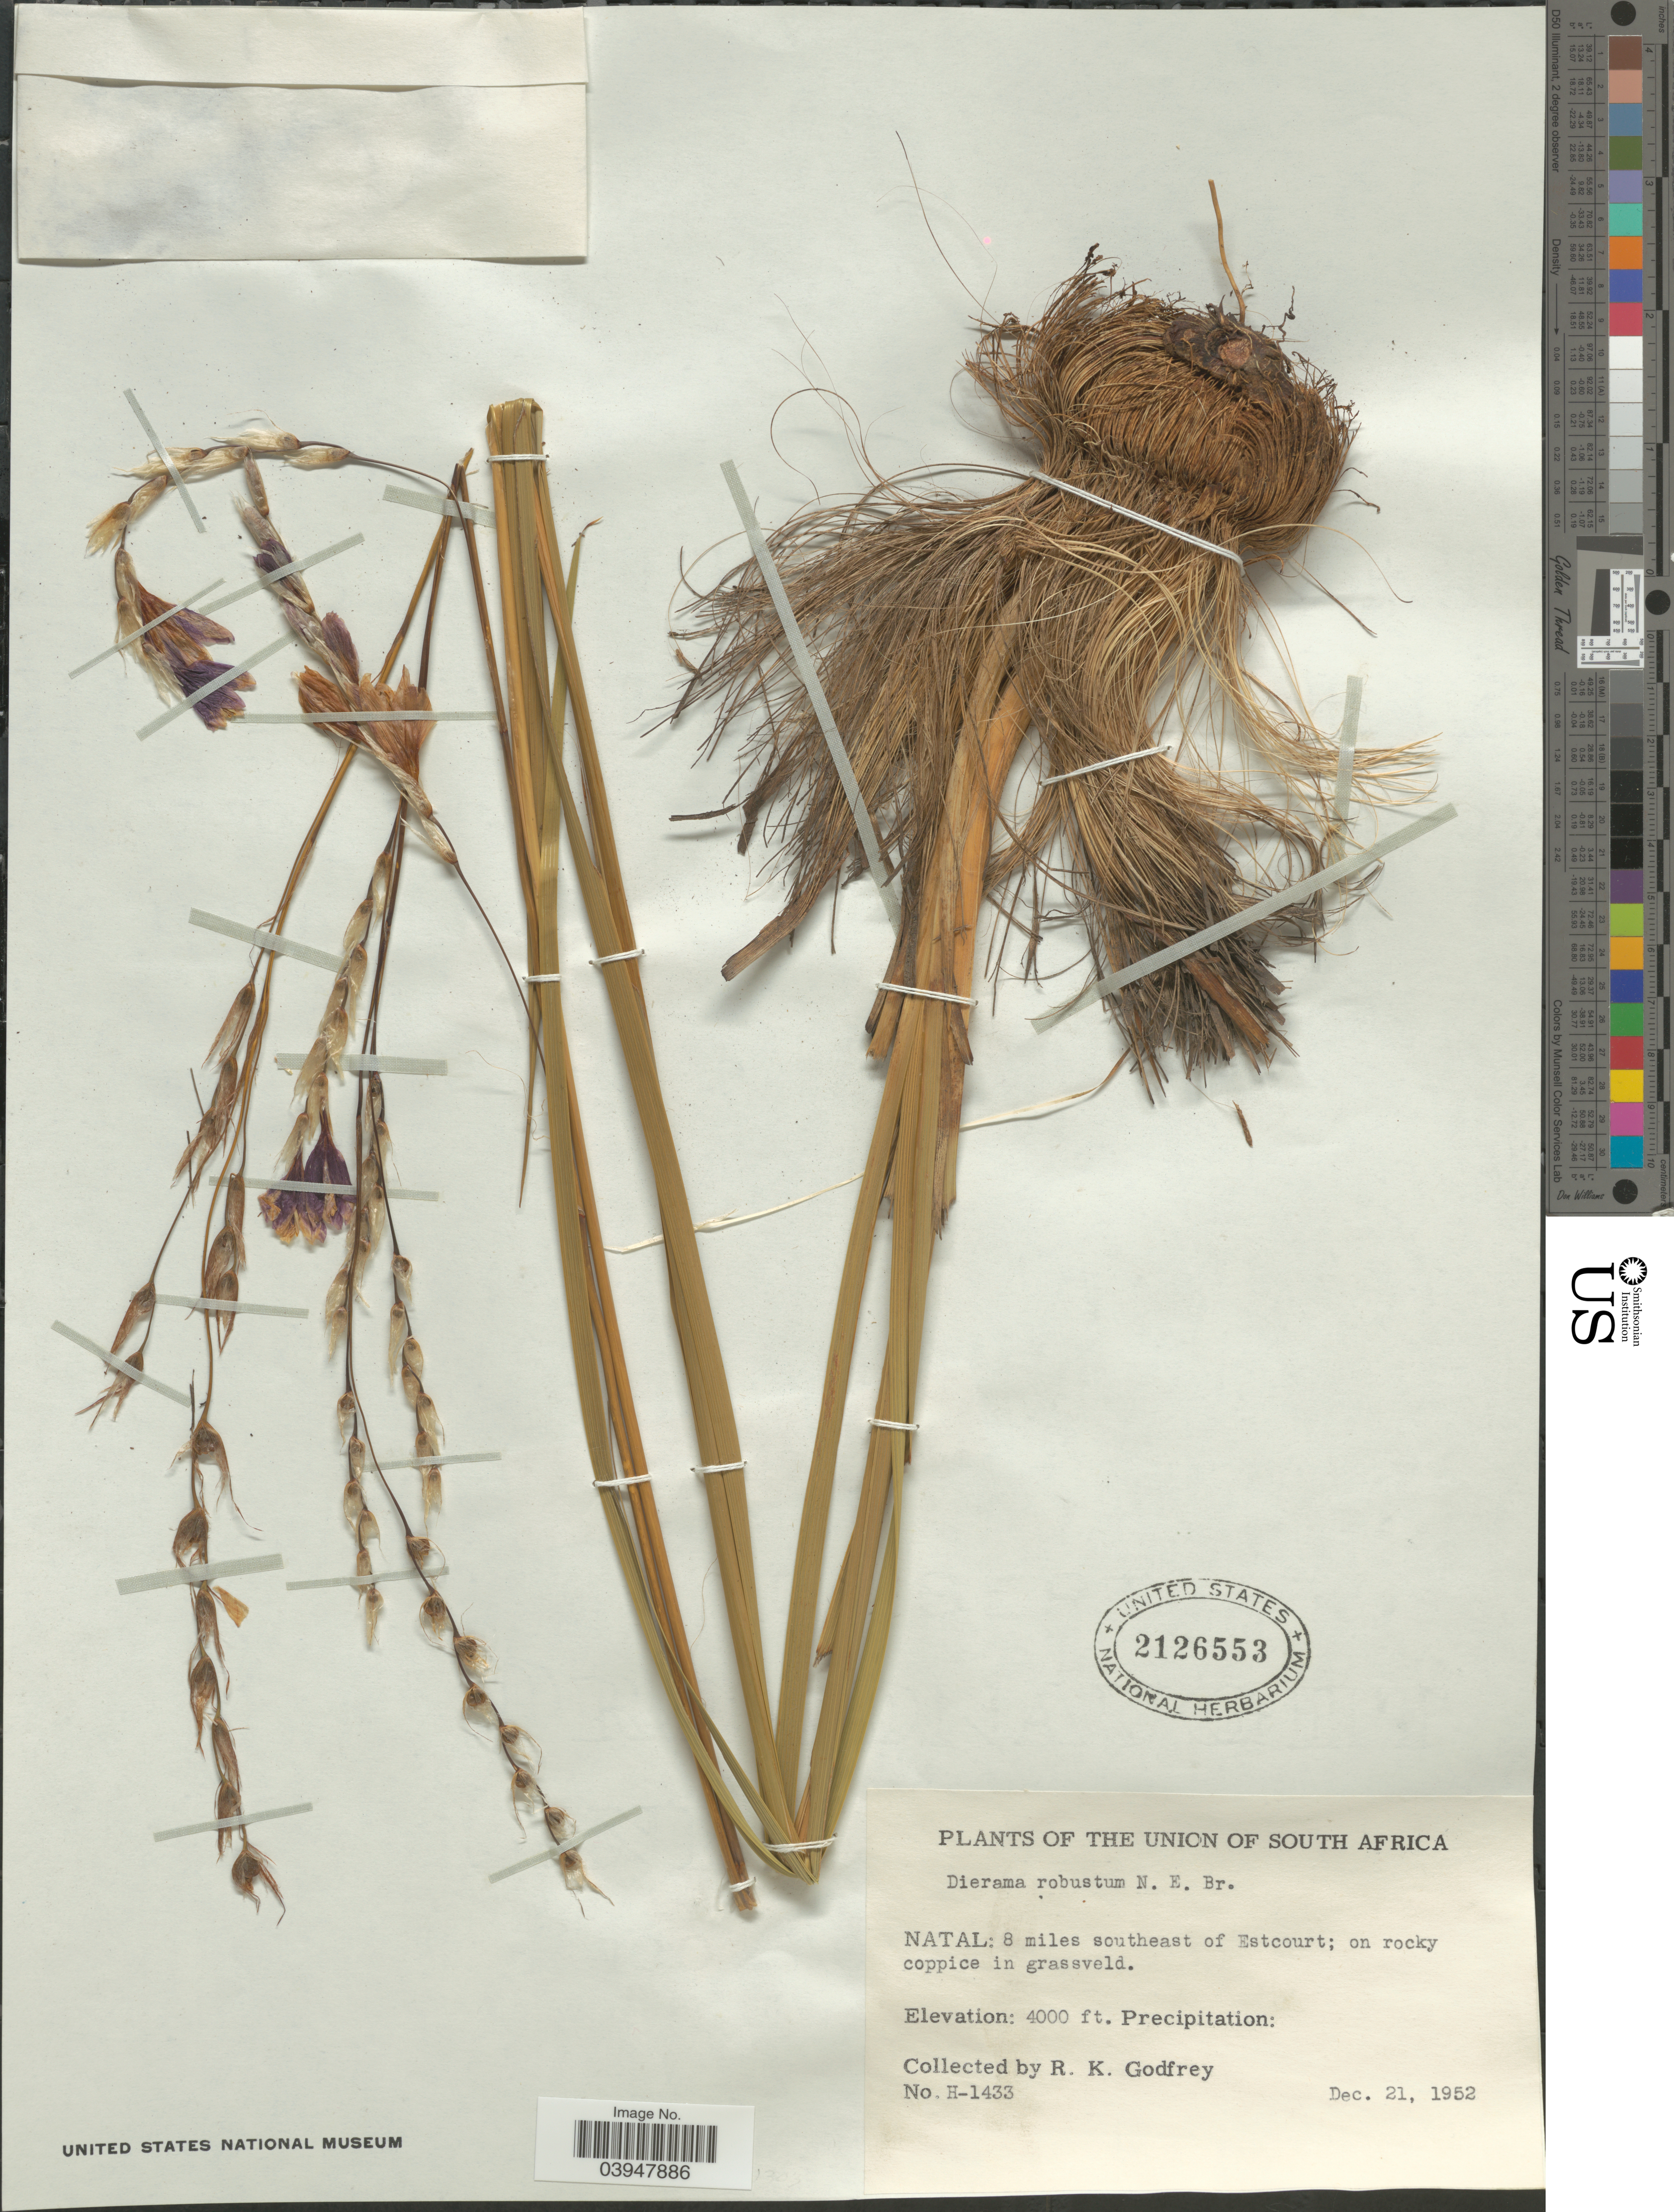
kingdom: Plantae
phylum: Tracheophyta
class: Liliopsida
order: Asparagales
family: Iridaceae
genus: Dierama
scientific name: Dierama robustum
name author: N.E. Br.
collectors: R. K. Godfrey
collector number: H-1433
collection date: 1952-12-21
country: South Africa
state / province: KwaZulu-Natal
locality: The Union of South Africa. Natal: 8 miles southeast of Estcourt.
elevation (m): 1219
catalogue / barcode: US 2126553